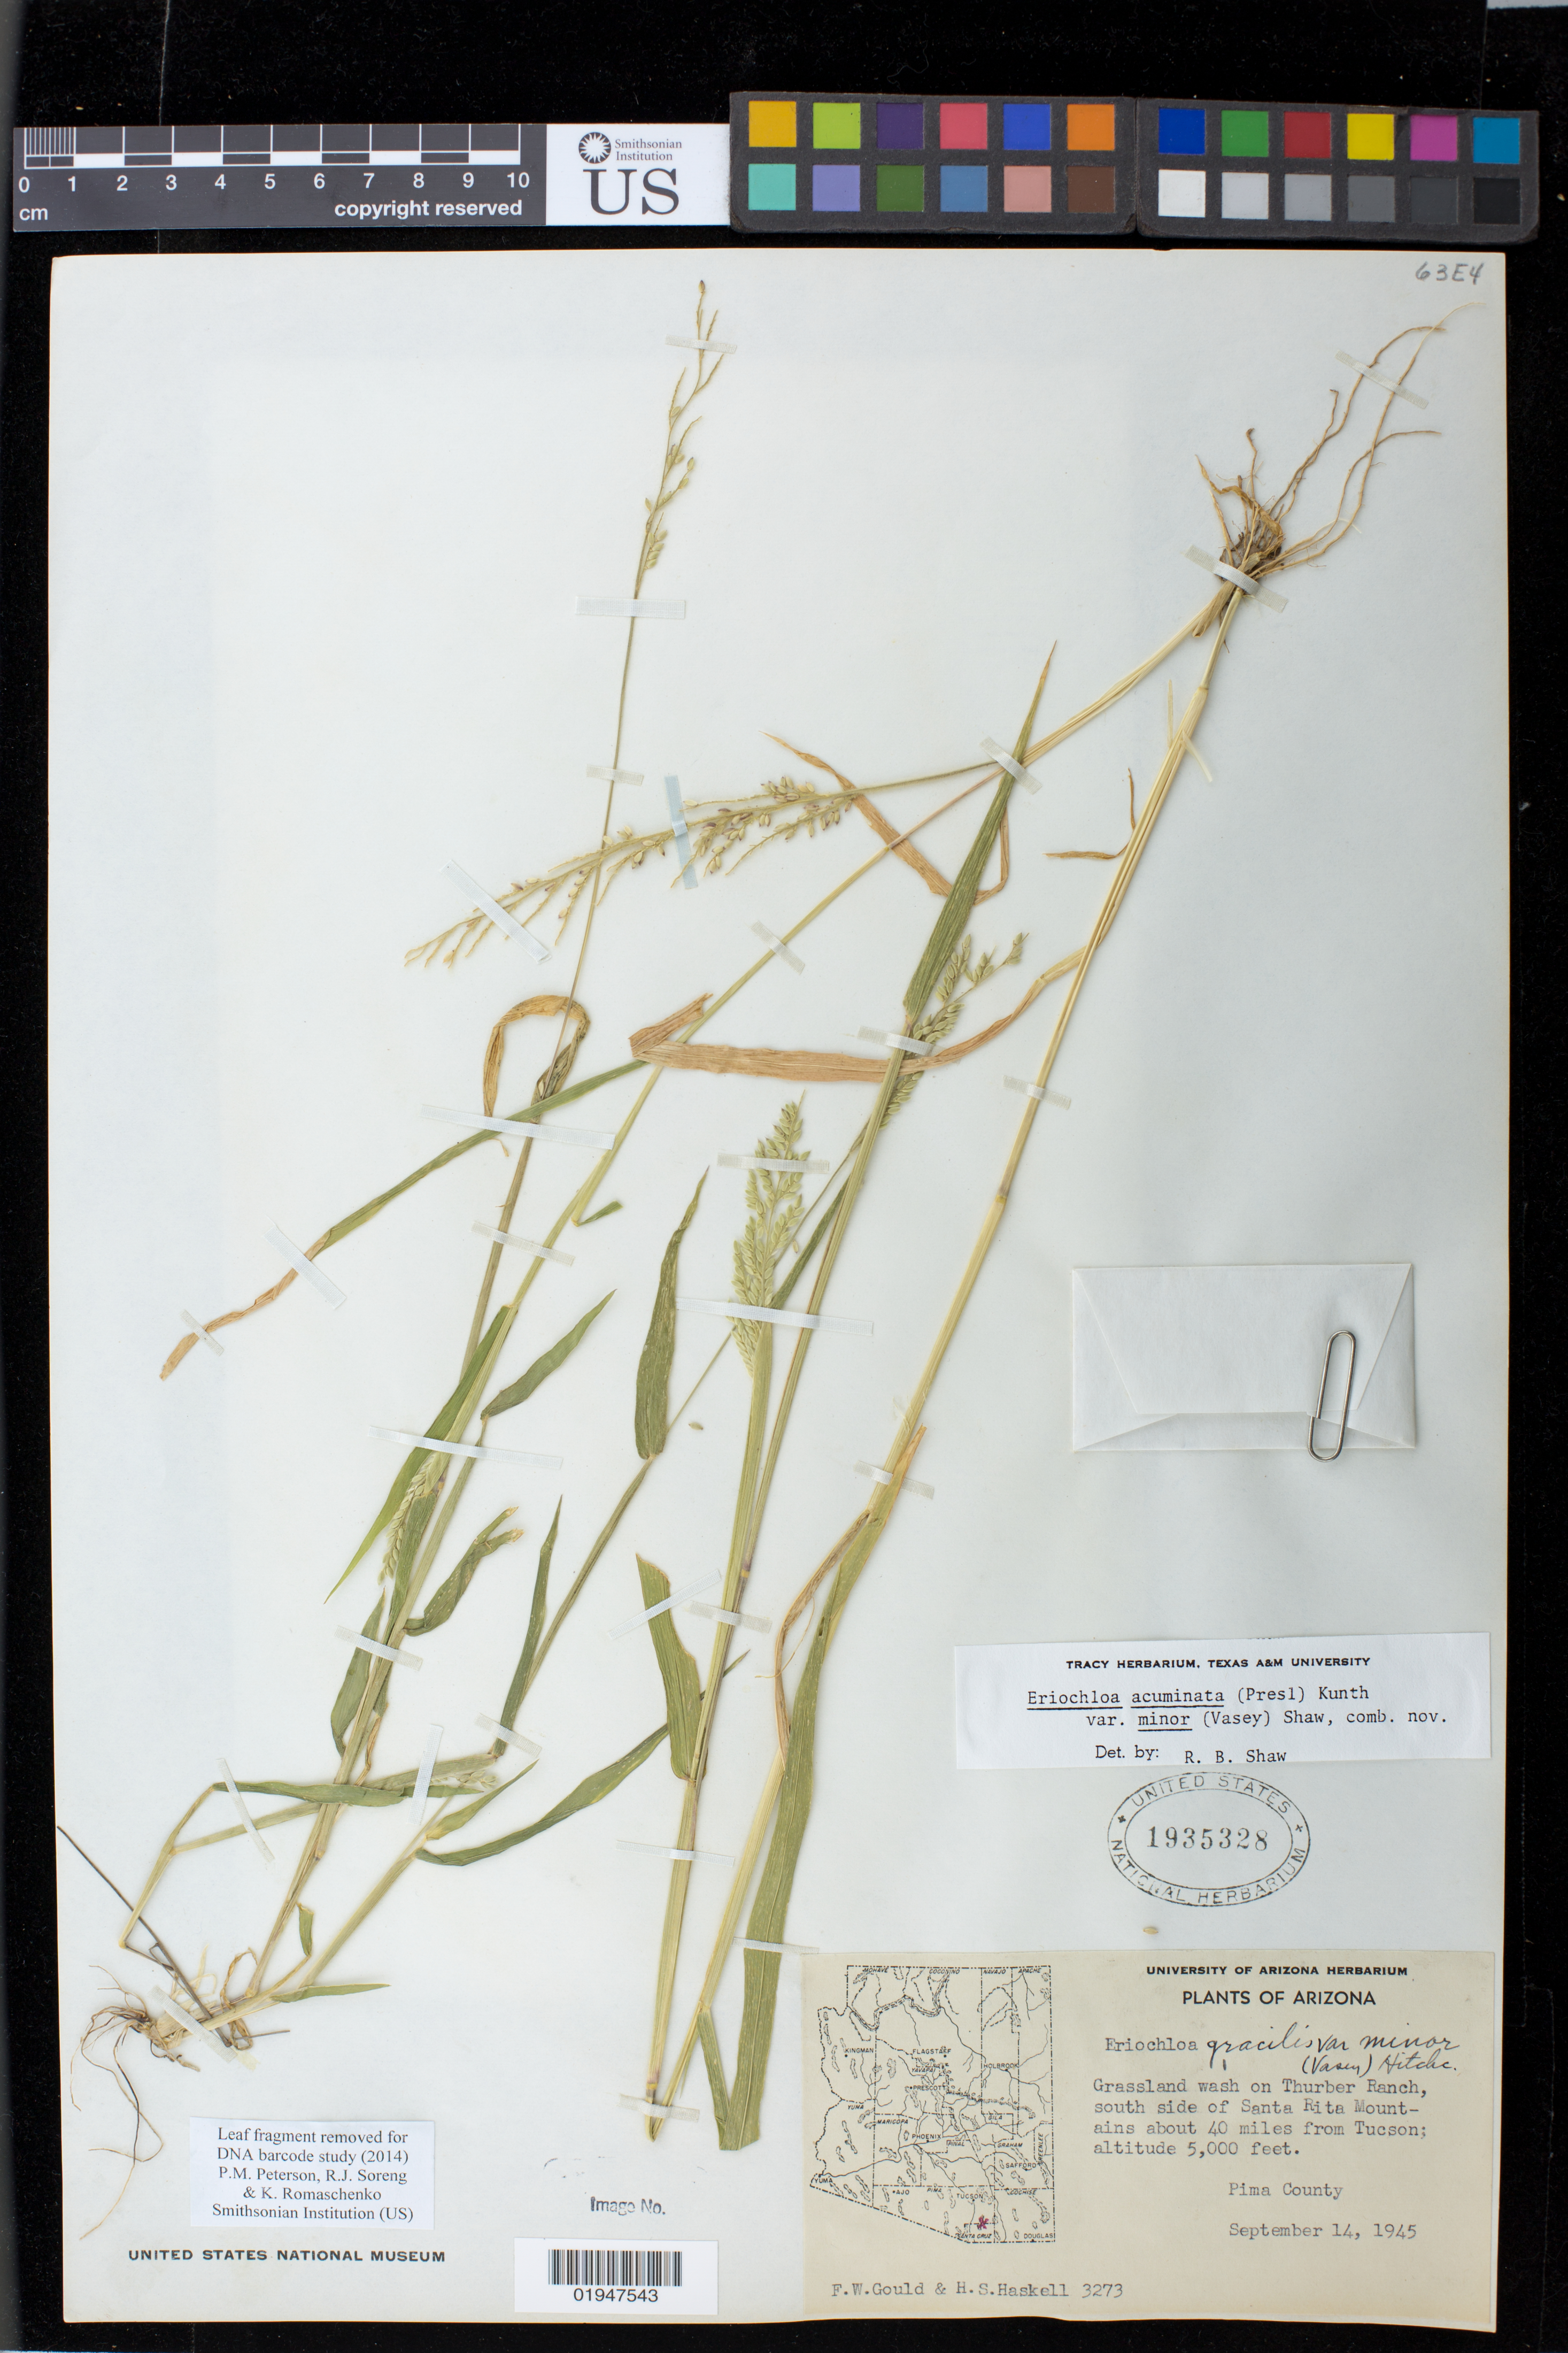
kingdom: Plantae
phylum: Tracheophyta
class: Liliopsida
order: Poales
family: Poaceae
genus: Eriochloa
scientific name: Eriochloa acuminata var. minor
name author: (Vasey) R.B. Shaw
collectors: F. W. Gould & H. Haskell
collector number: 3273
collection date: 1945-09-14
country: United States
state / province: Arizona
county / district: Pima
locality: Grassland wash on Thurber Ranch, south side of Santa Rita Mountains about 40 miles from Tucson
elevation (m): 1524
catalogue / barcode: US 1935328